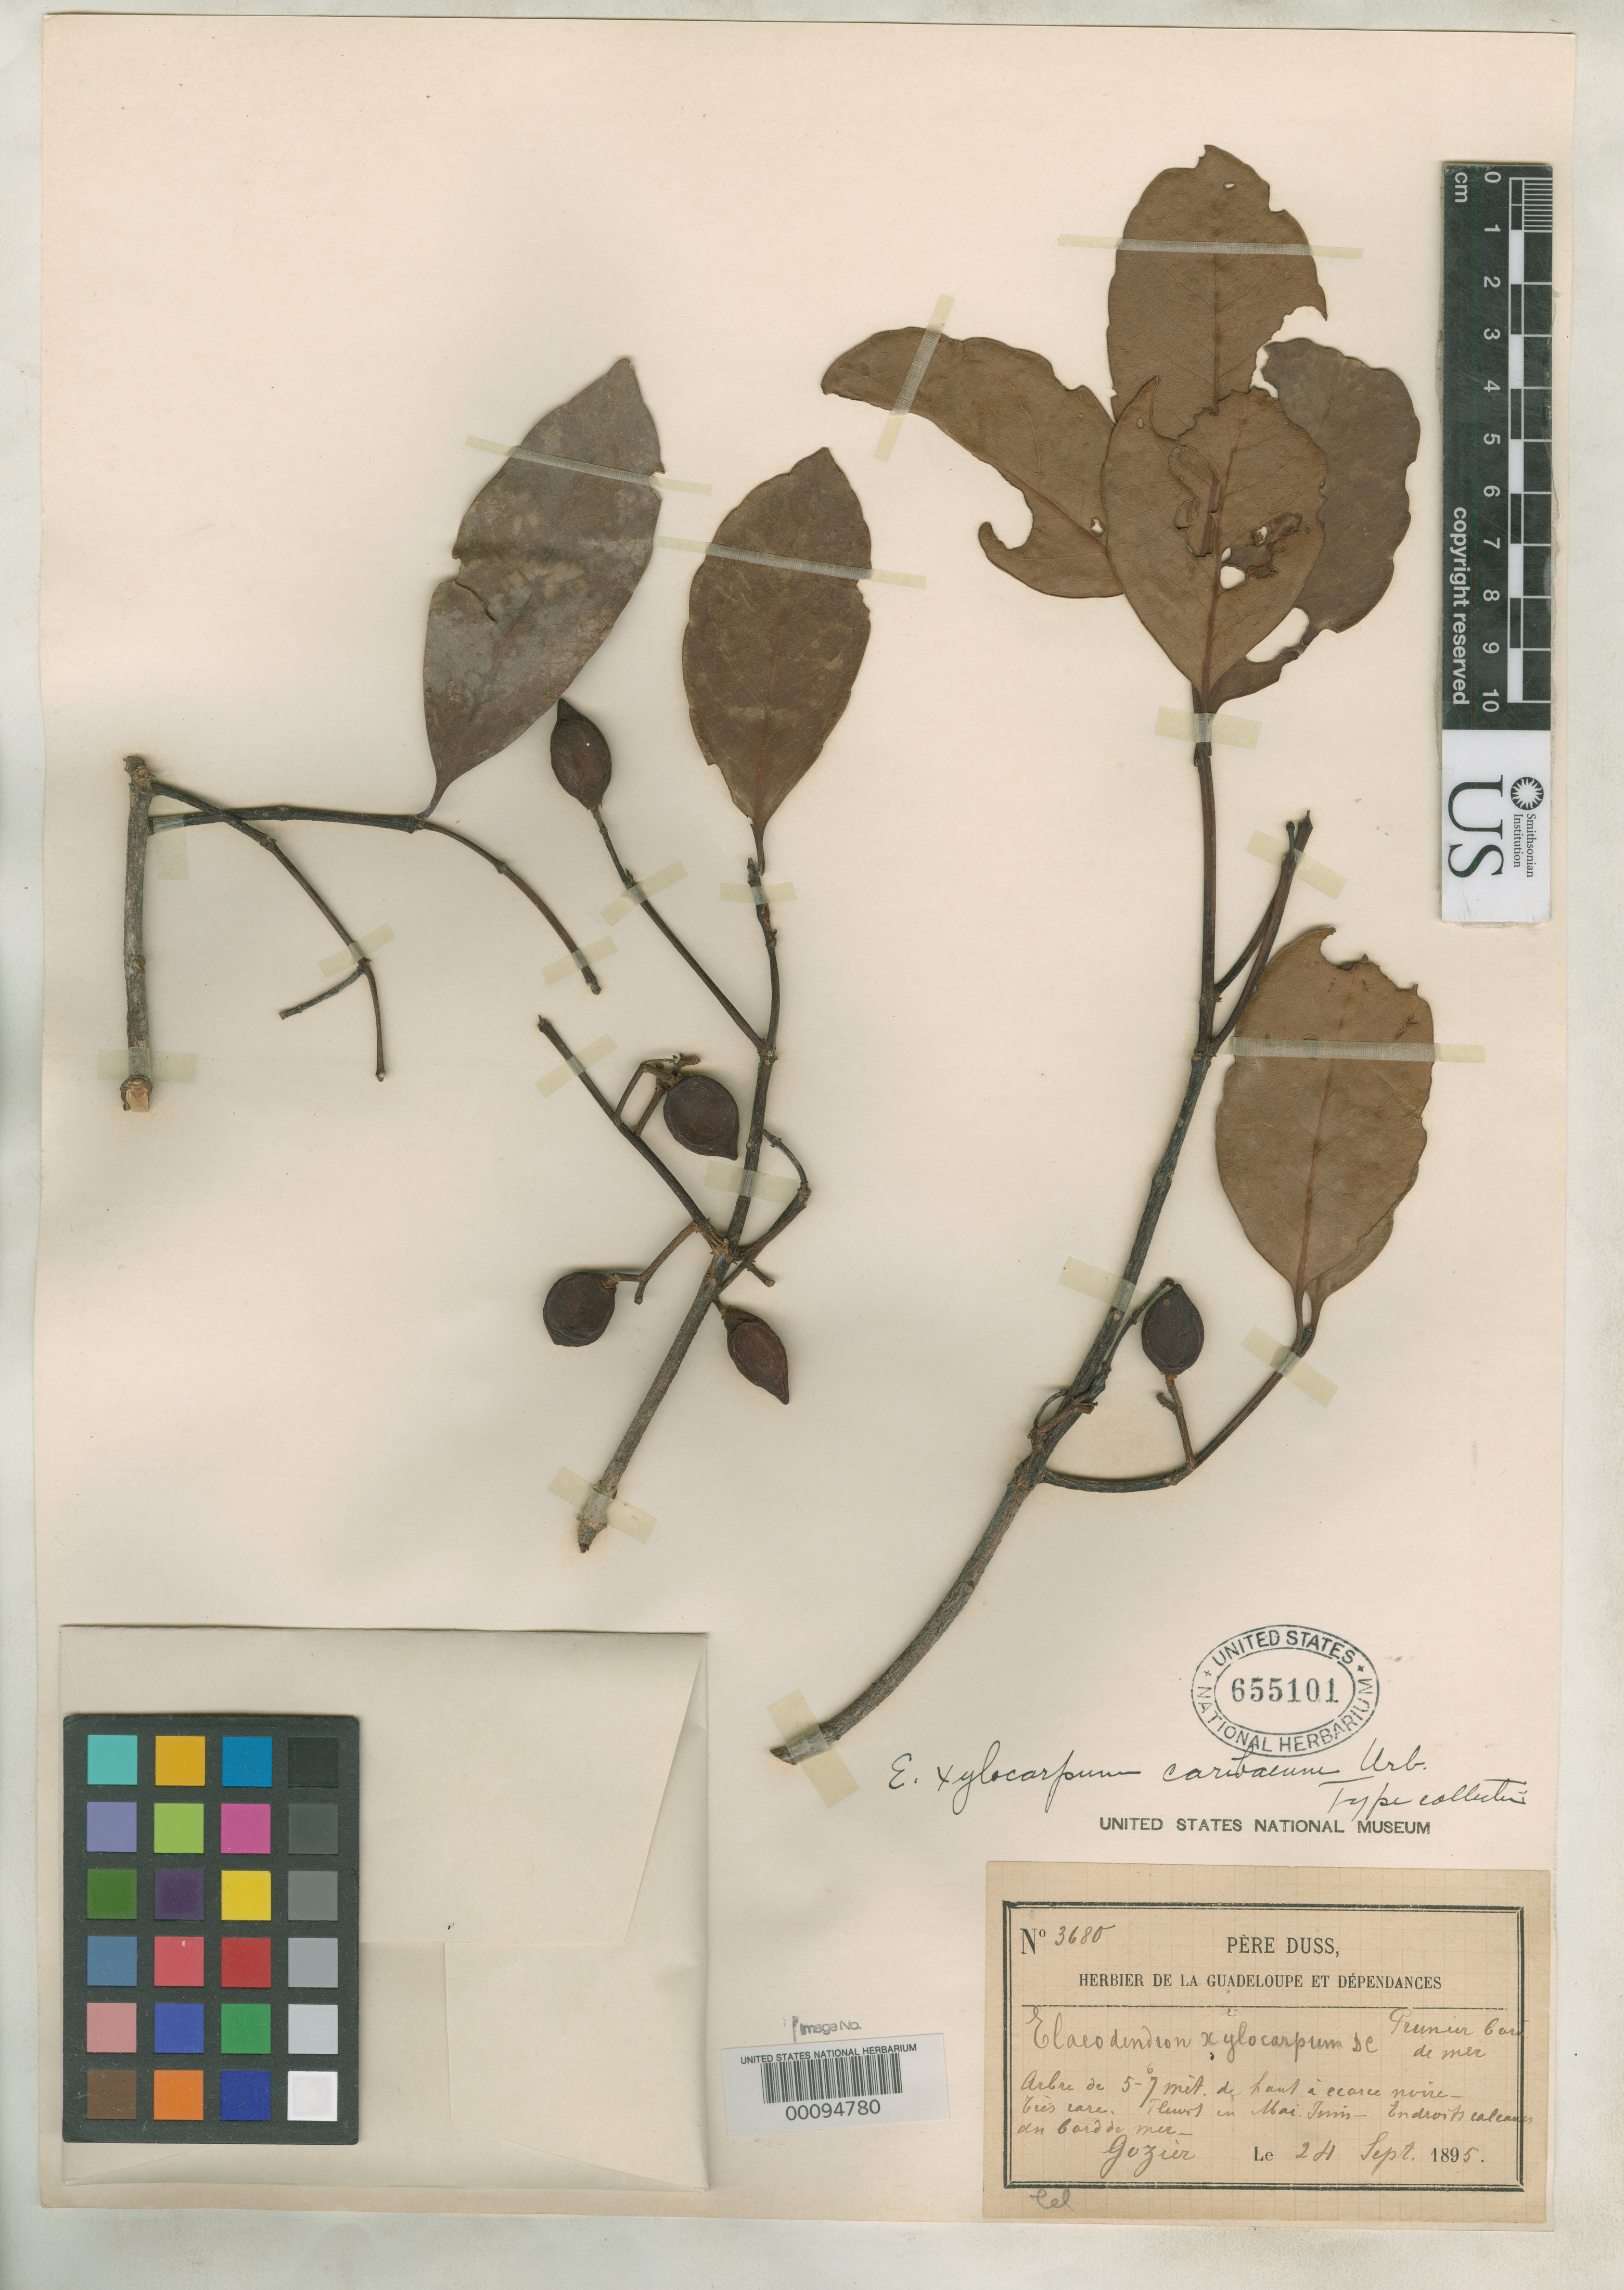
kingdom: Plantae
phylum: Tracheophyta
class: Magnoliopsida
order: Celastrales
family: Celastraceae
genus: Elaeodendron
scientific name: Elaeodendron xylocarpum var. caribaeum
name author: Urb.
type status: Syntype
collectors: Père Duss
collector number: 3680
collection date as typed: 24 Sep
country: Guadeloupe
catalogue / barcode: US 655101